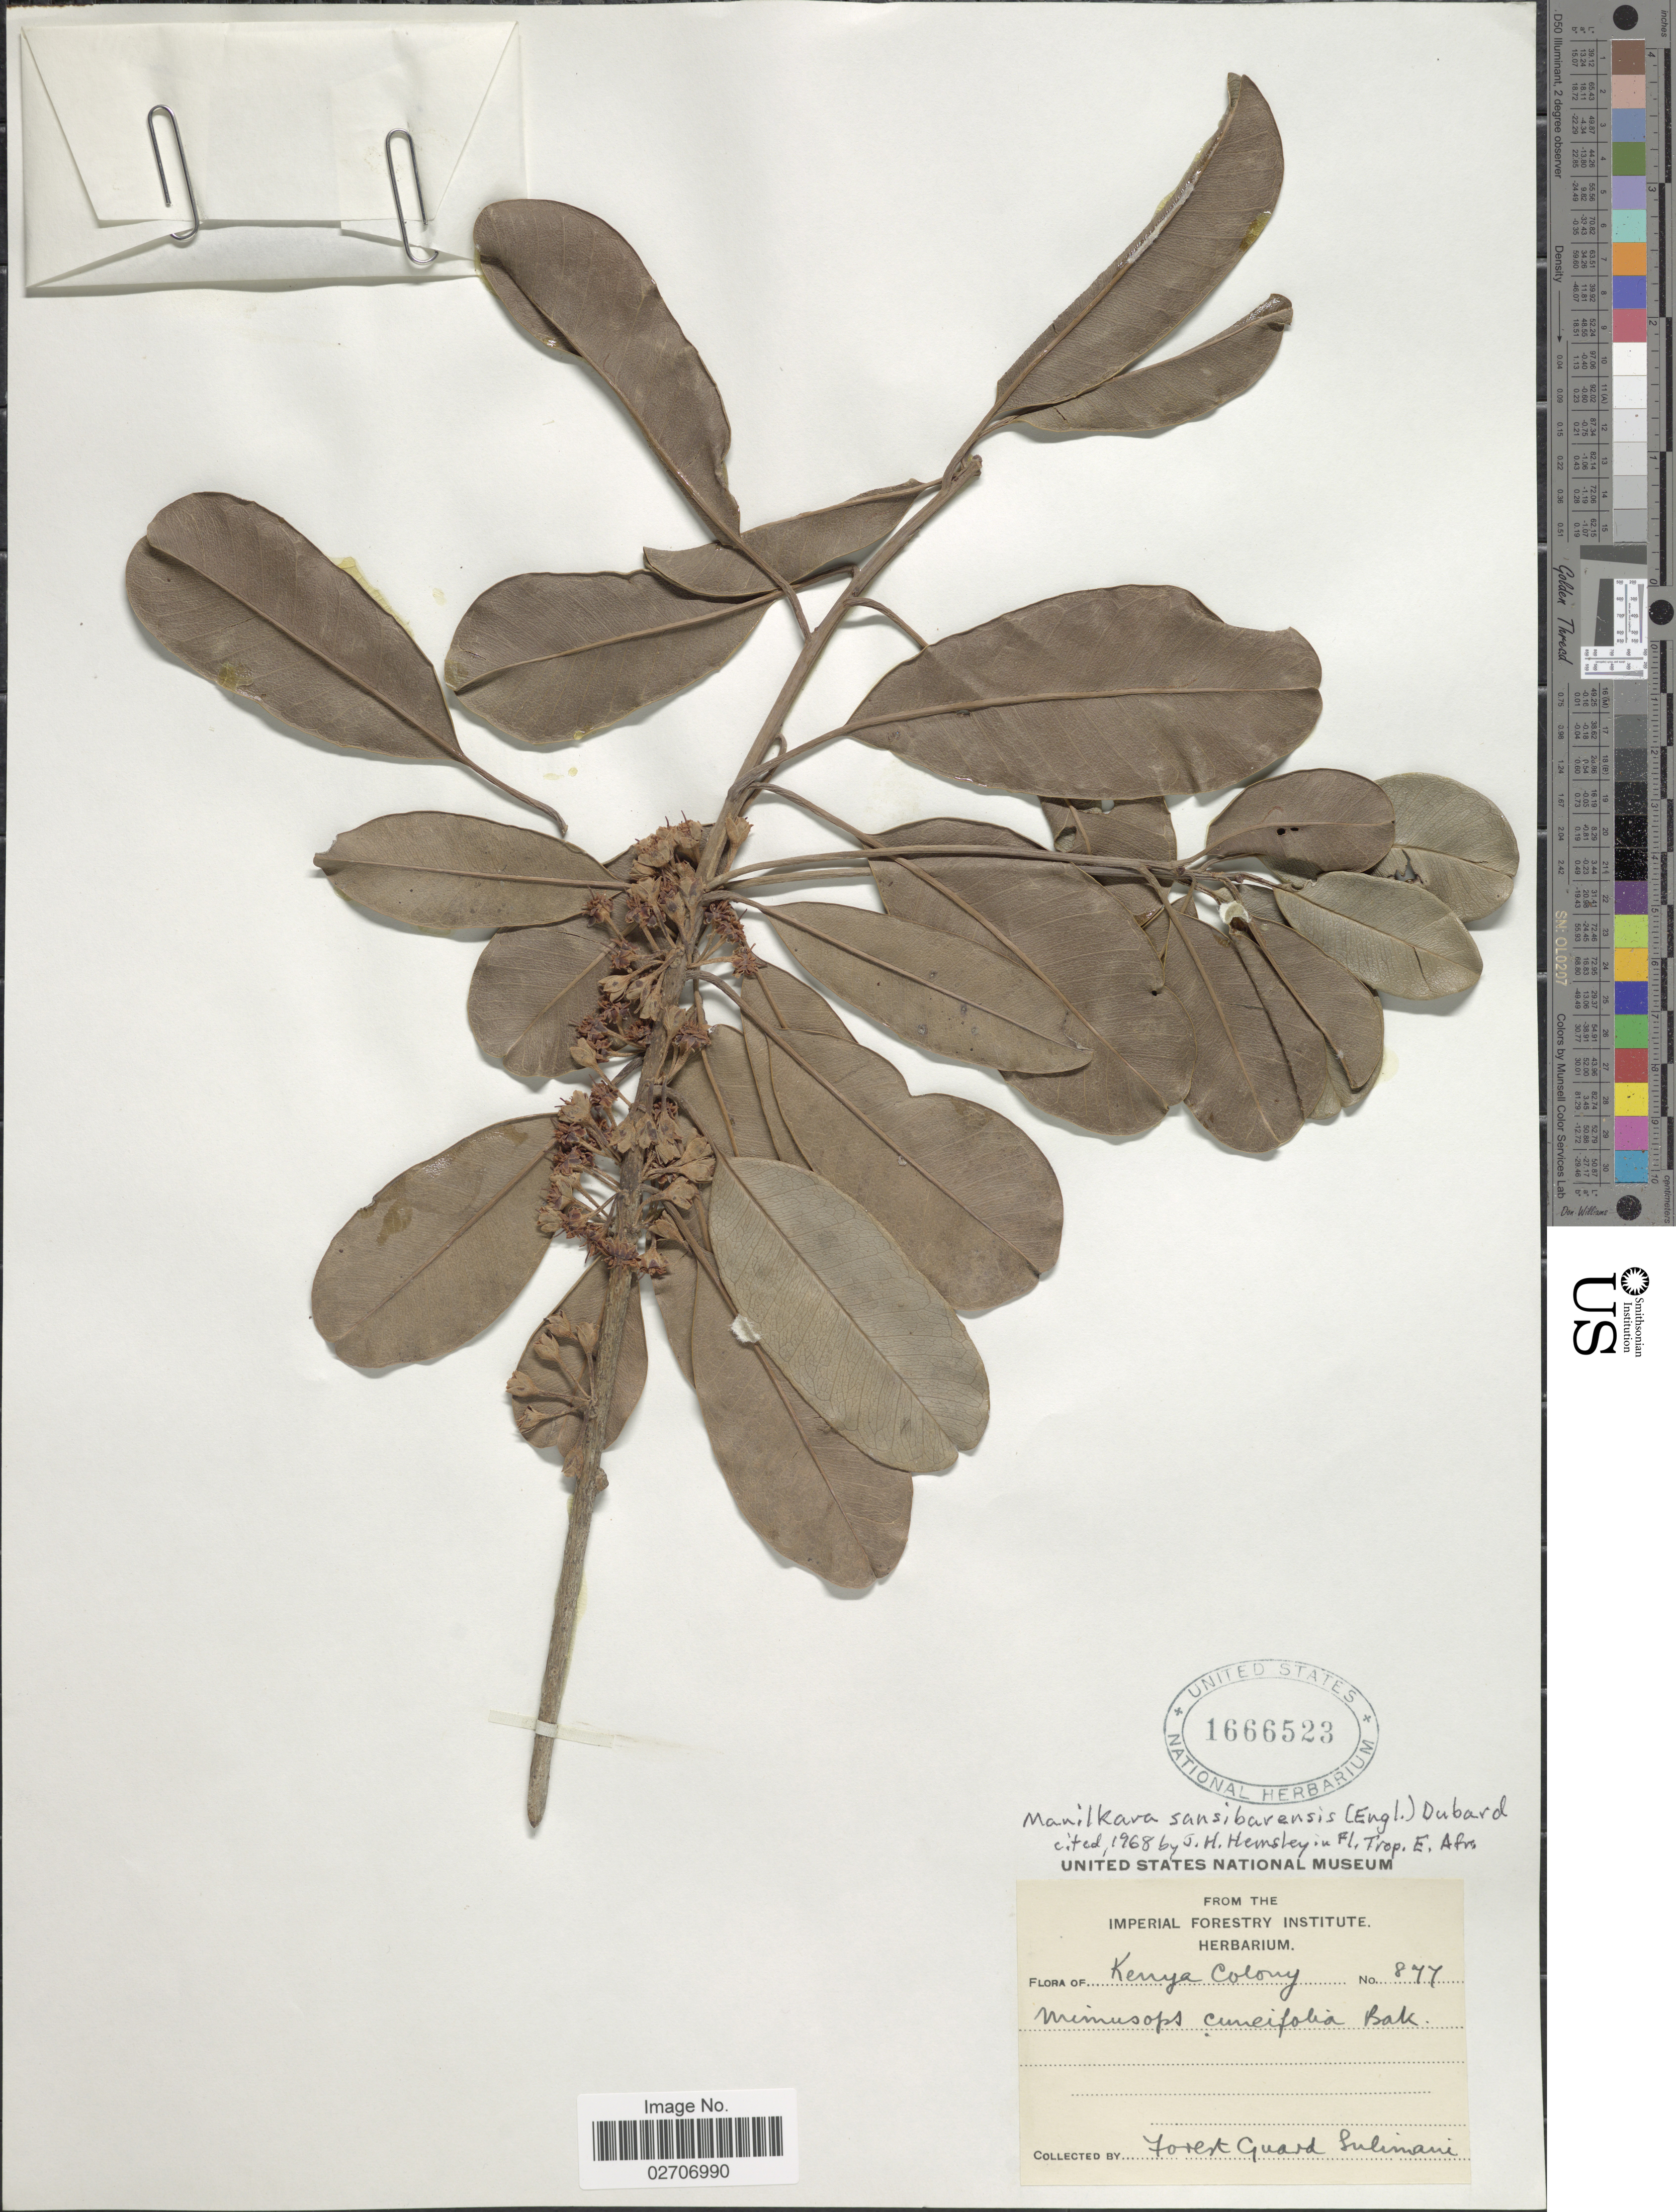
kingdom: Plantae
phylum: Tracheophyta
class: Magnoliopsida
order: Ericales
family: Sapotaceae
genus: Manilkara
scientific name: Manilkara sansibarensis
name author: (Engl.) Dubard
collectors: F. Sulimani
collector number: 877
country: Kenya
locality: Kenya Colony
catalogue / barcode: US 1666523